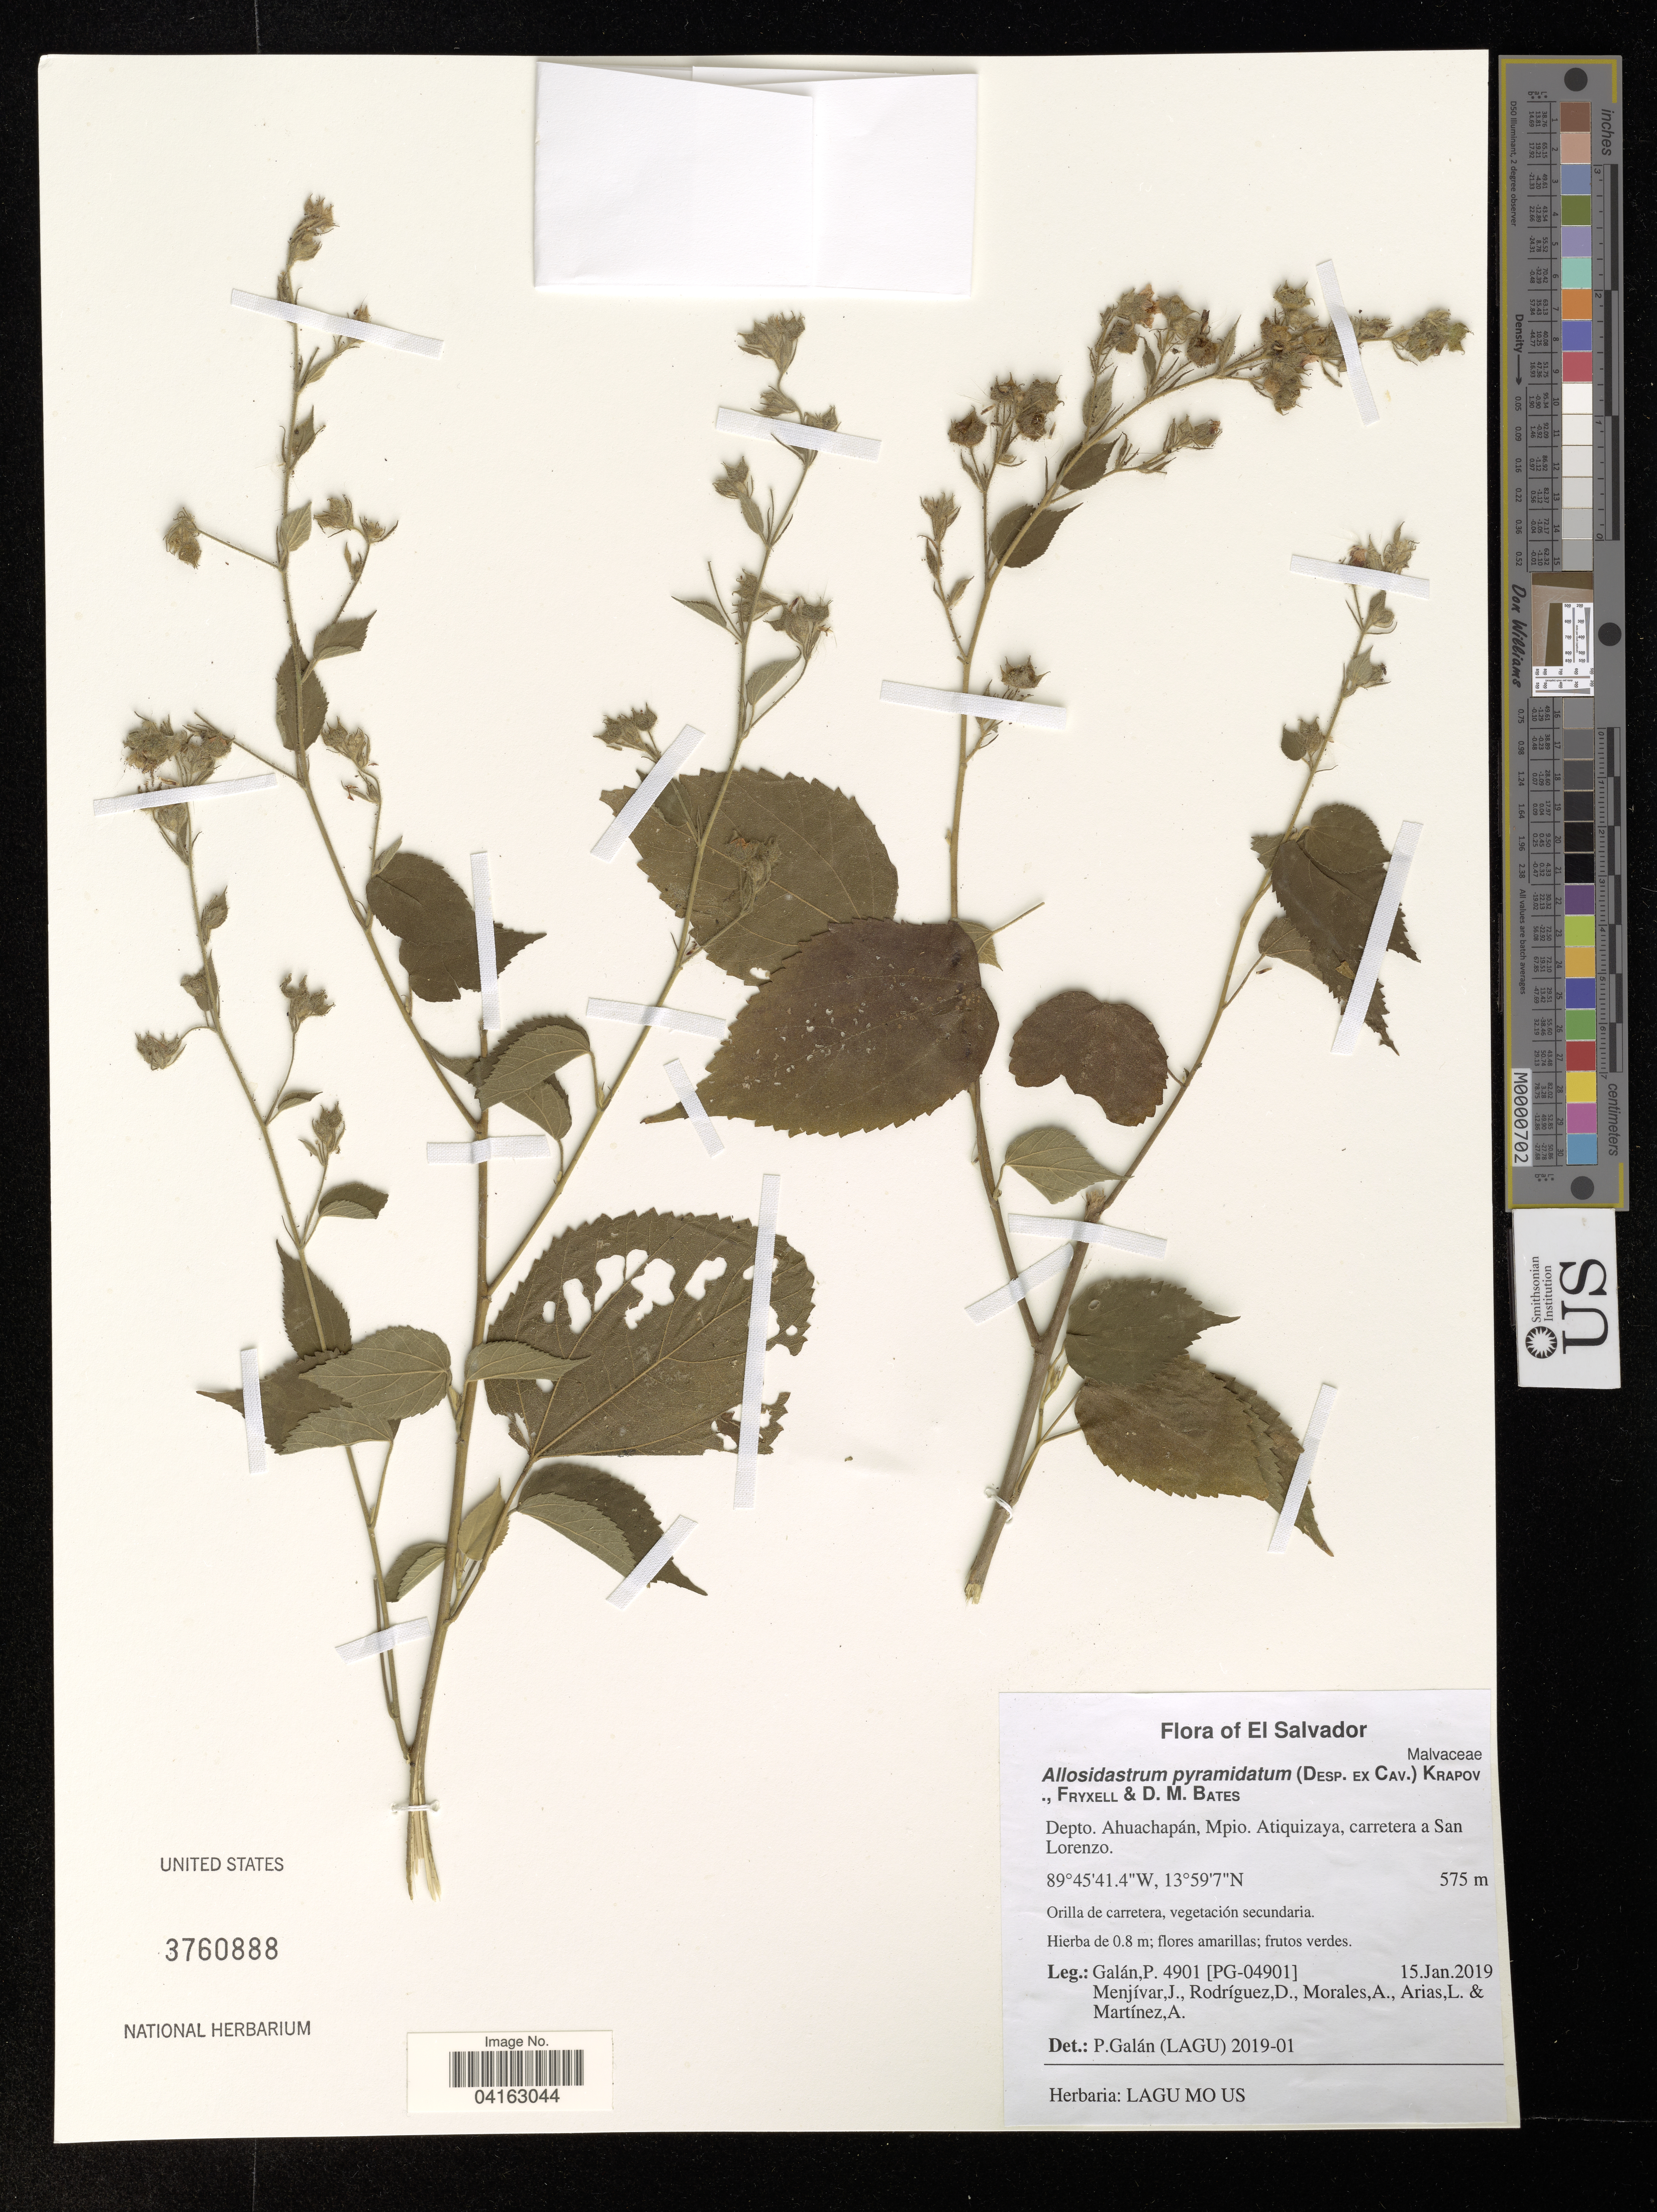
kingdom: Plantae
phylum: Tracheophyta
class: Magnoliopsida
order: Malvales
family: Malvaceae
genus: Allosidastrum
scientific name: Allosidastrum pyramidatum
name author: (Cav.) Krapov. et al.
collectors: P. Galan, J. Menjívar, D. Rodriguez, A. Morales & et al.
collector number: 4901 / [PG-04901]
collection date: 2019-01-15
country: El Salvador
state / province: Ahuachapan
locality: Depto. Ahuachapán, Mpio. Atiquizaya, carretera a San Lorenzo.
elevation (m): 575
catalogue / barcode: US 3760888